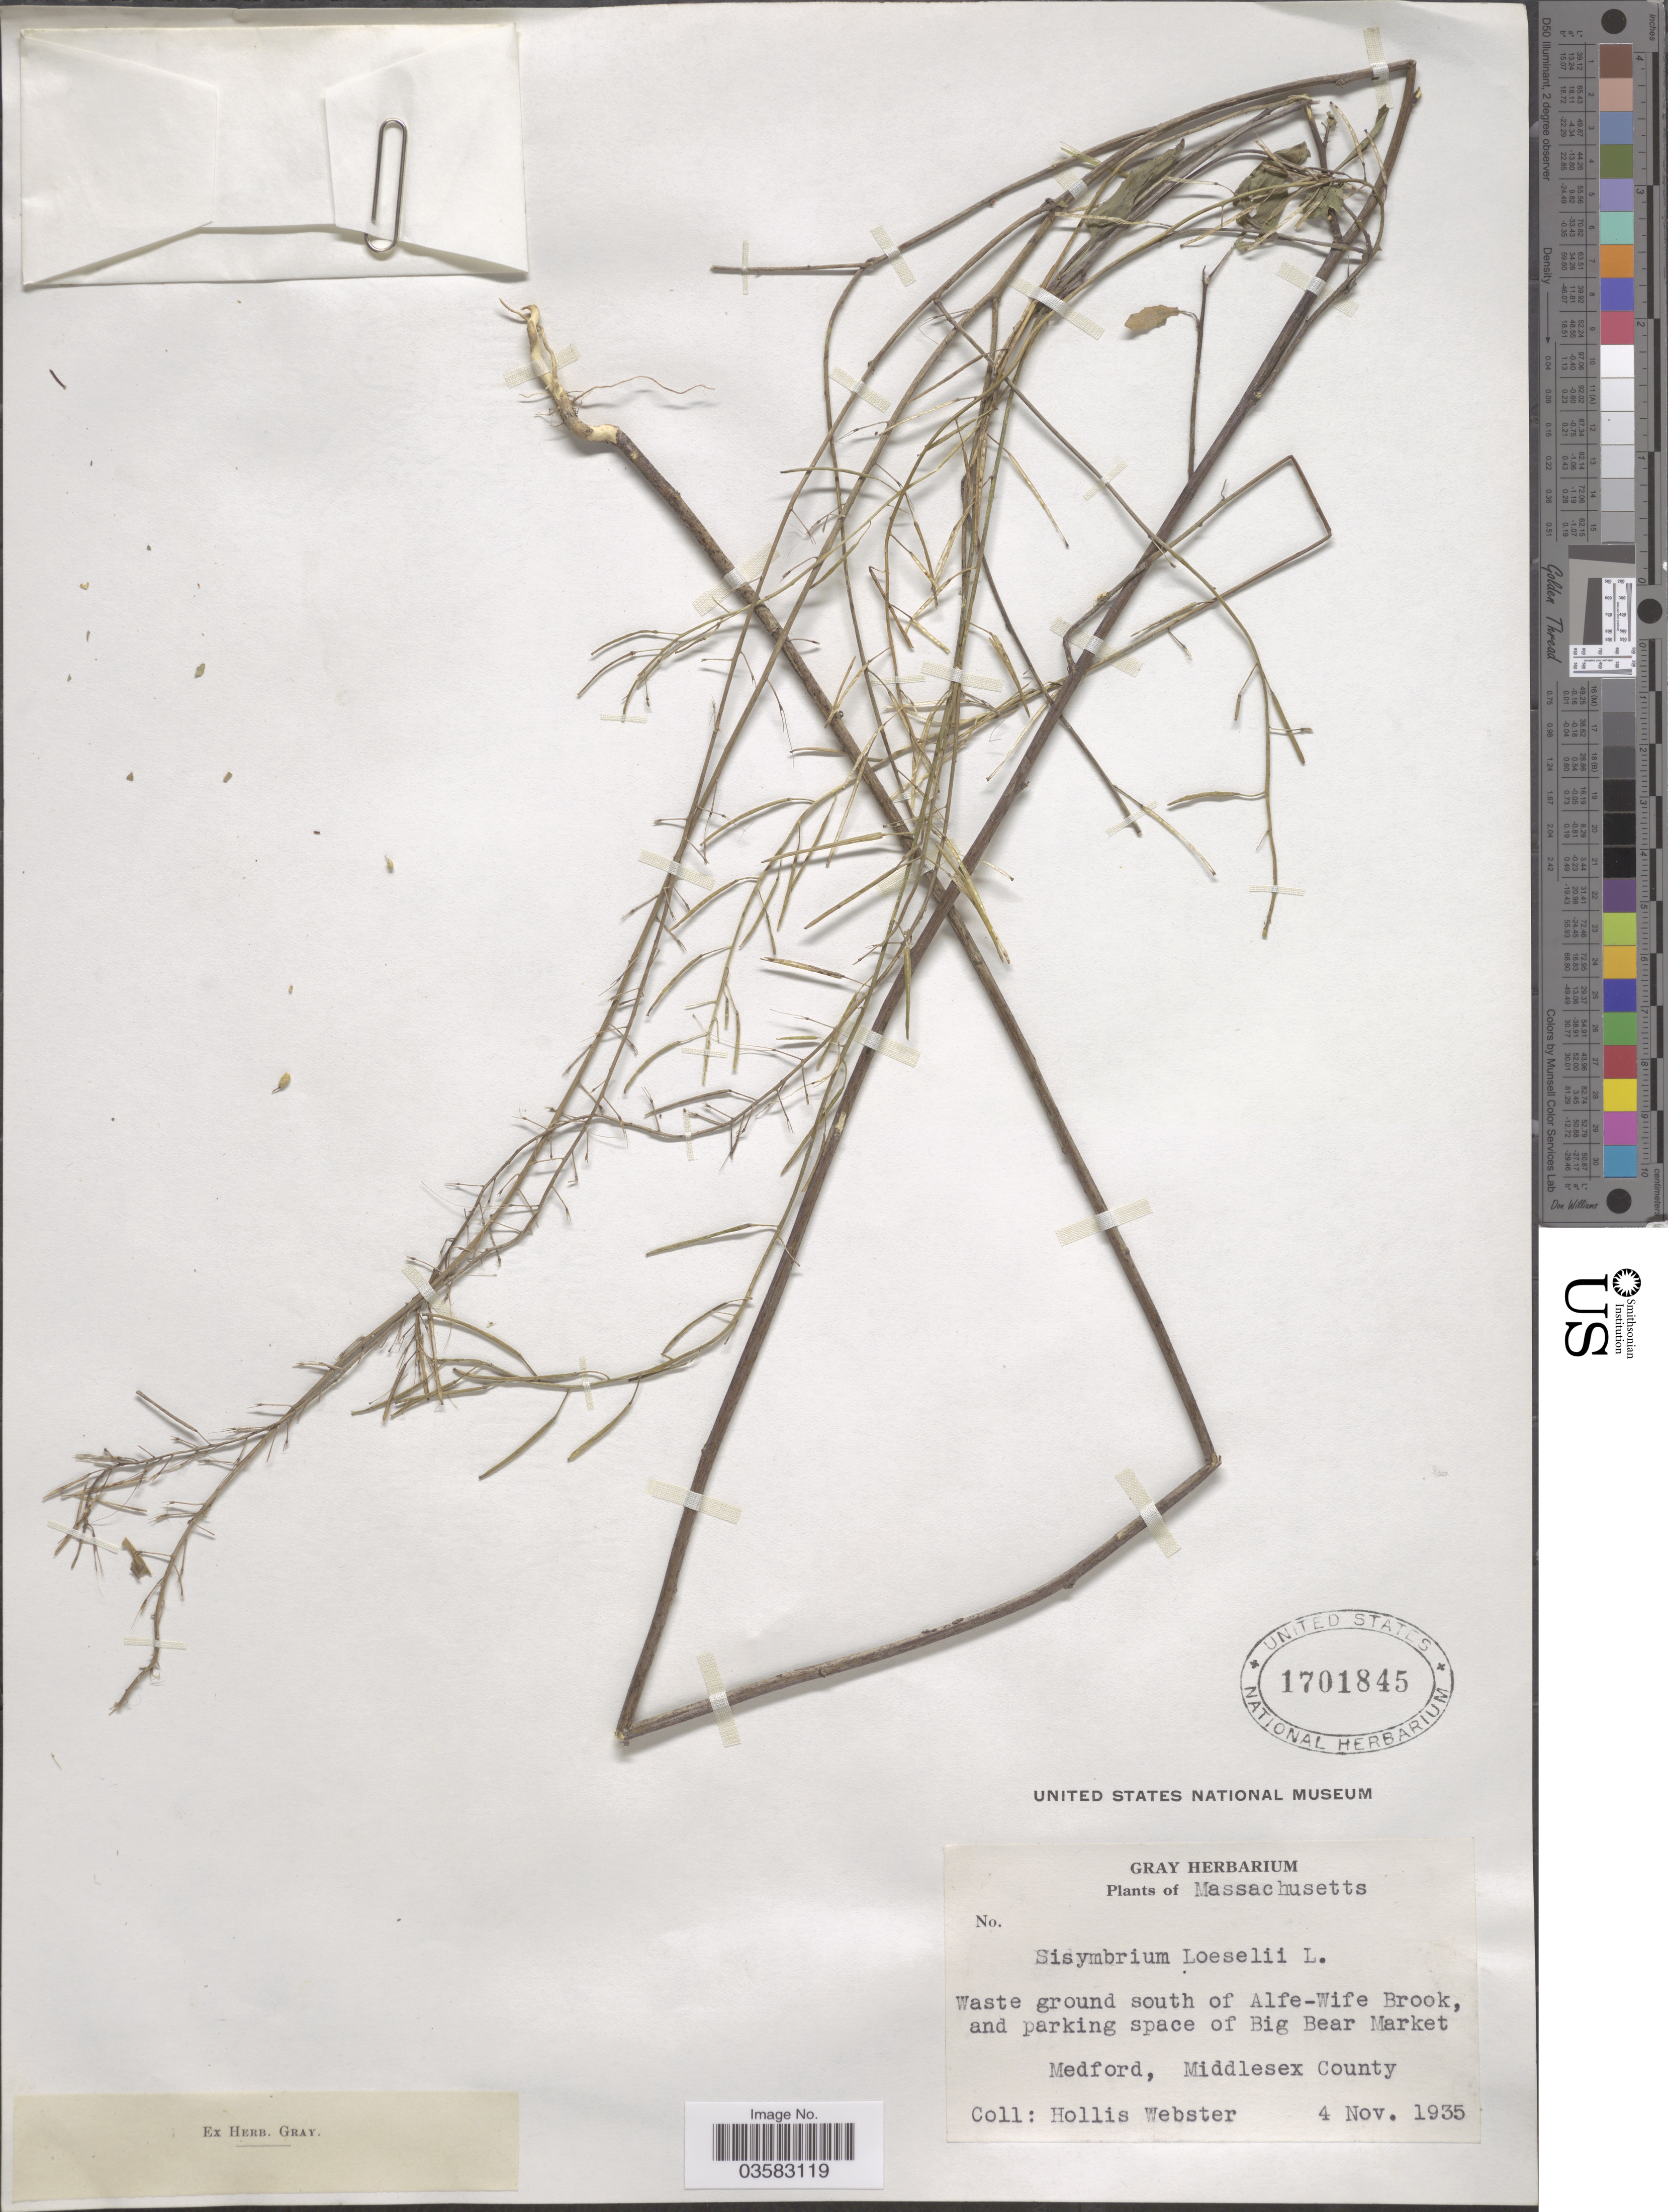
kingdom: Plantae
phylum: Tracheophyta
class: Magnoliopsida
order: Brassicales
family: Brassicaceae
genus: Sisymbrium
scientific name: Sisymbrium loeselii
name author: L.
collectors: H. J. Webster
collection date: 1935-11-04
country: United States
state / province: Massachusetts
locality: Waste ground south of Alfe-Wife Brook, and parking space of Big Bear Market. Medford, Middlesex County.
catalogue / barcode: US 1701845